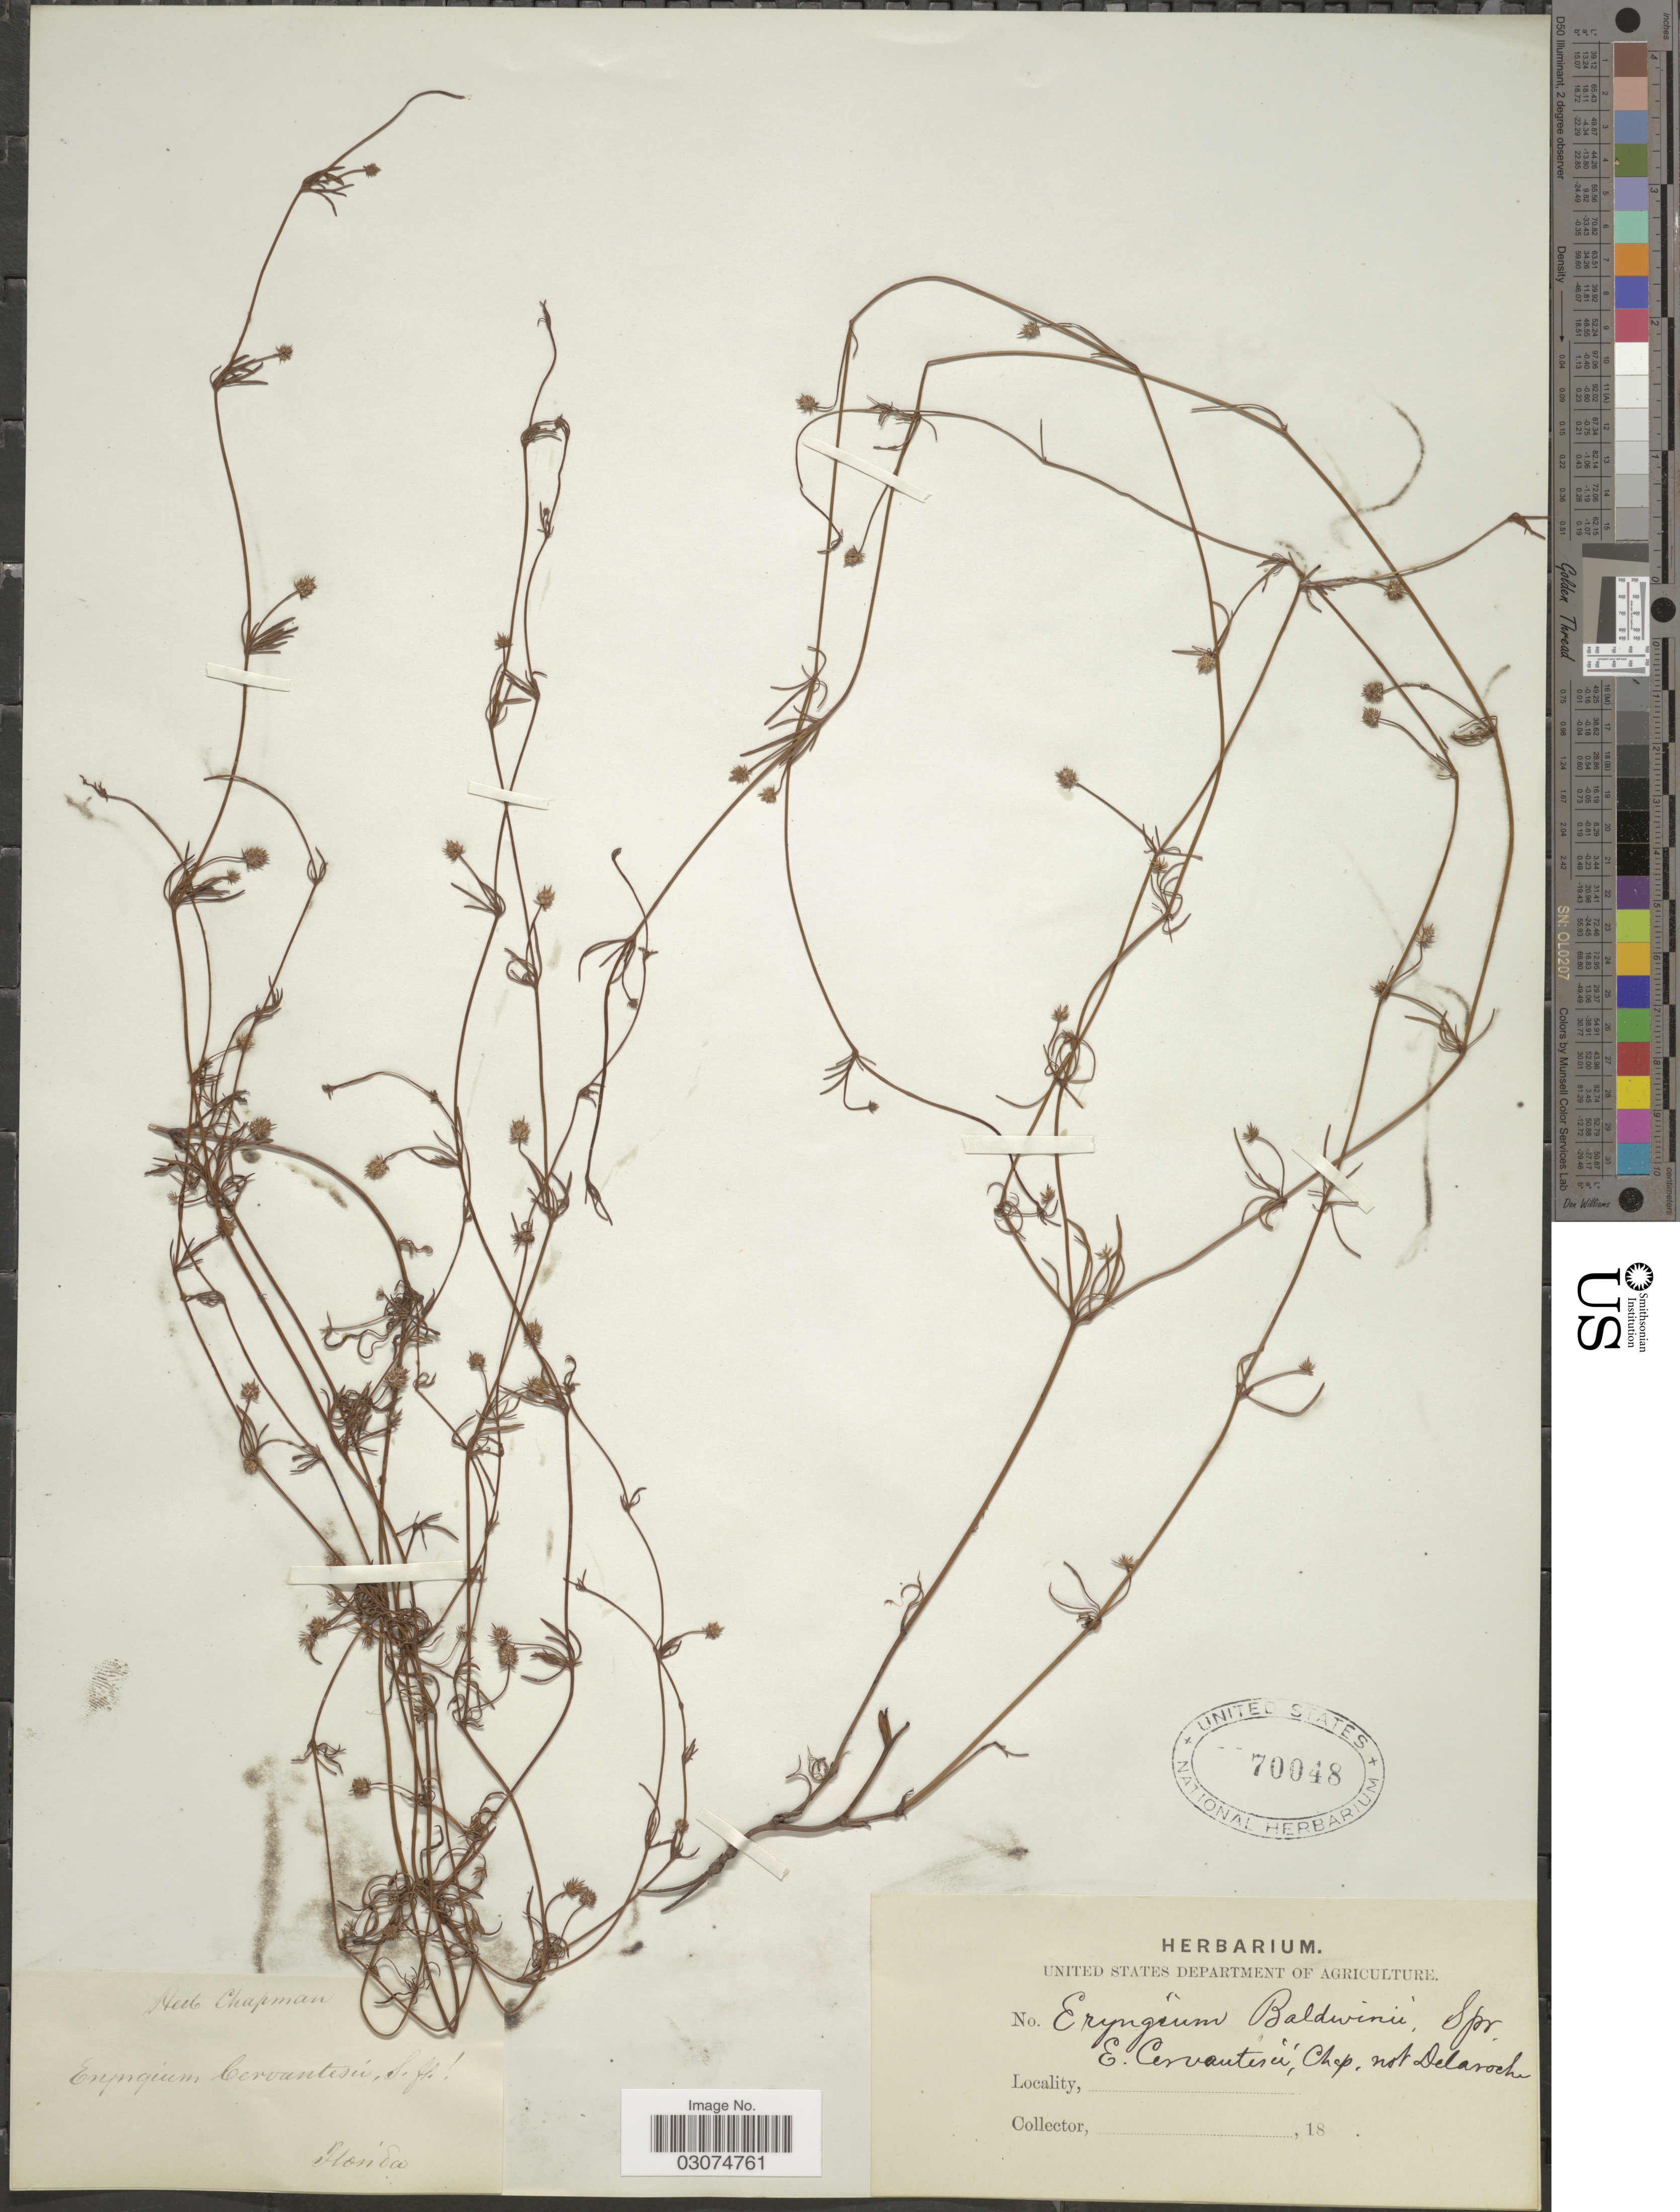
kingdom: Plantae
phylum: Tracheophyta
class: Magnoliopsida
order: Apiales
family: Apiaceae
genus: Eryngium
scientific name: Eryngium baldwinii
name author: Spreng.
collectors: ex herb. Chapman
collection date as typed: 18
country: United States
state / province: Florida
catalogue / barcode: US 70048